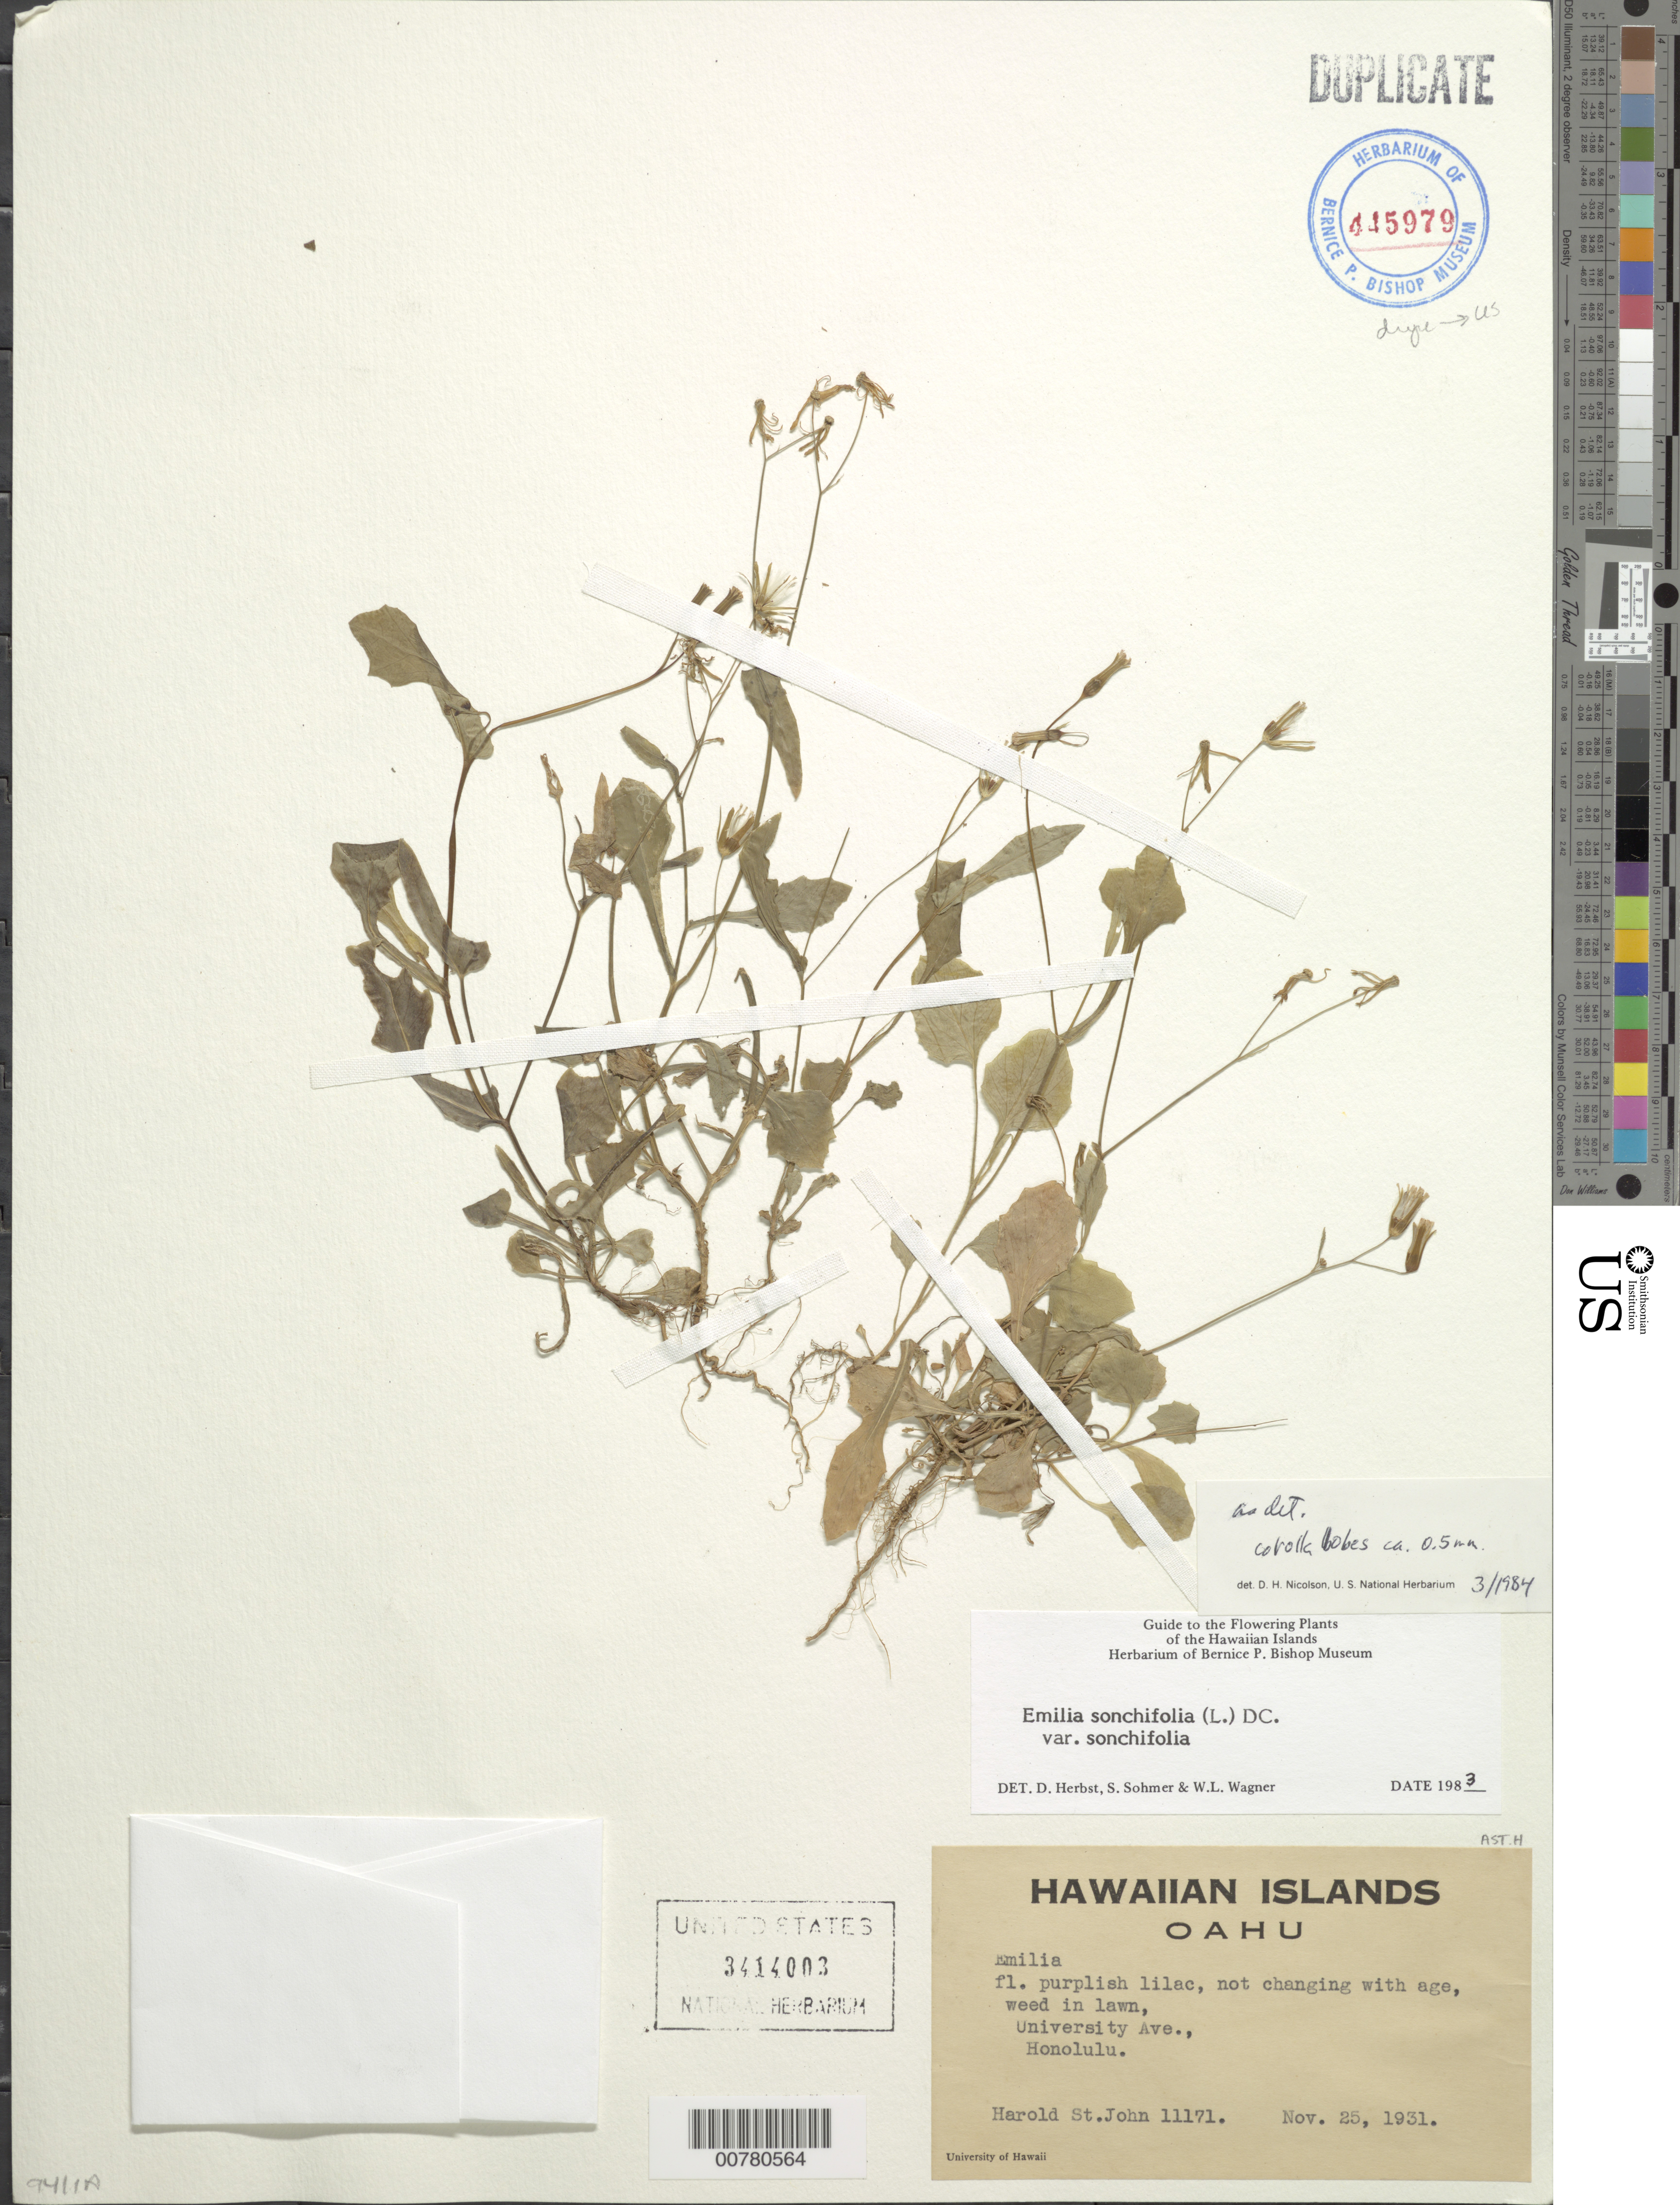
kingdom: Plantae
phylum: Tracheophyta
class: Magnoliopsida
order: Asterales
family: Asteraceae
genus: Emilia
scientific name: Emilia sonchifolia var. sonchifolia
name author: (L.) DC.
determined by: Nicolson, Dan H.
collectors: H. St. John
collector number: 11171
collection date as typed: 25 Nov 1931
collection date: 1931-11-25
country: United States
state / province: Hawaii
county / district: Honolulu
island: Oahu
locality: University Avenue Weed in lawn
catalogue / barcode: US 3414003